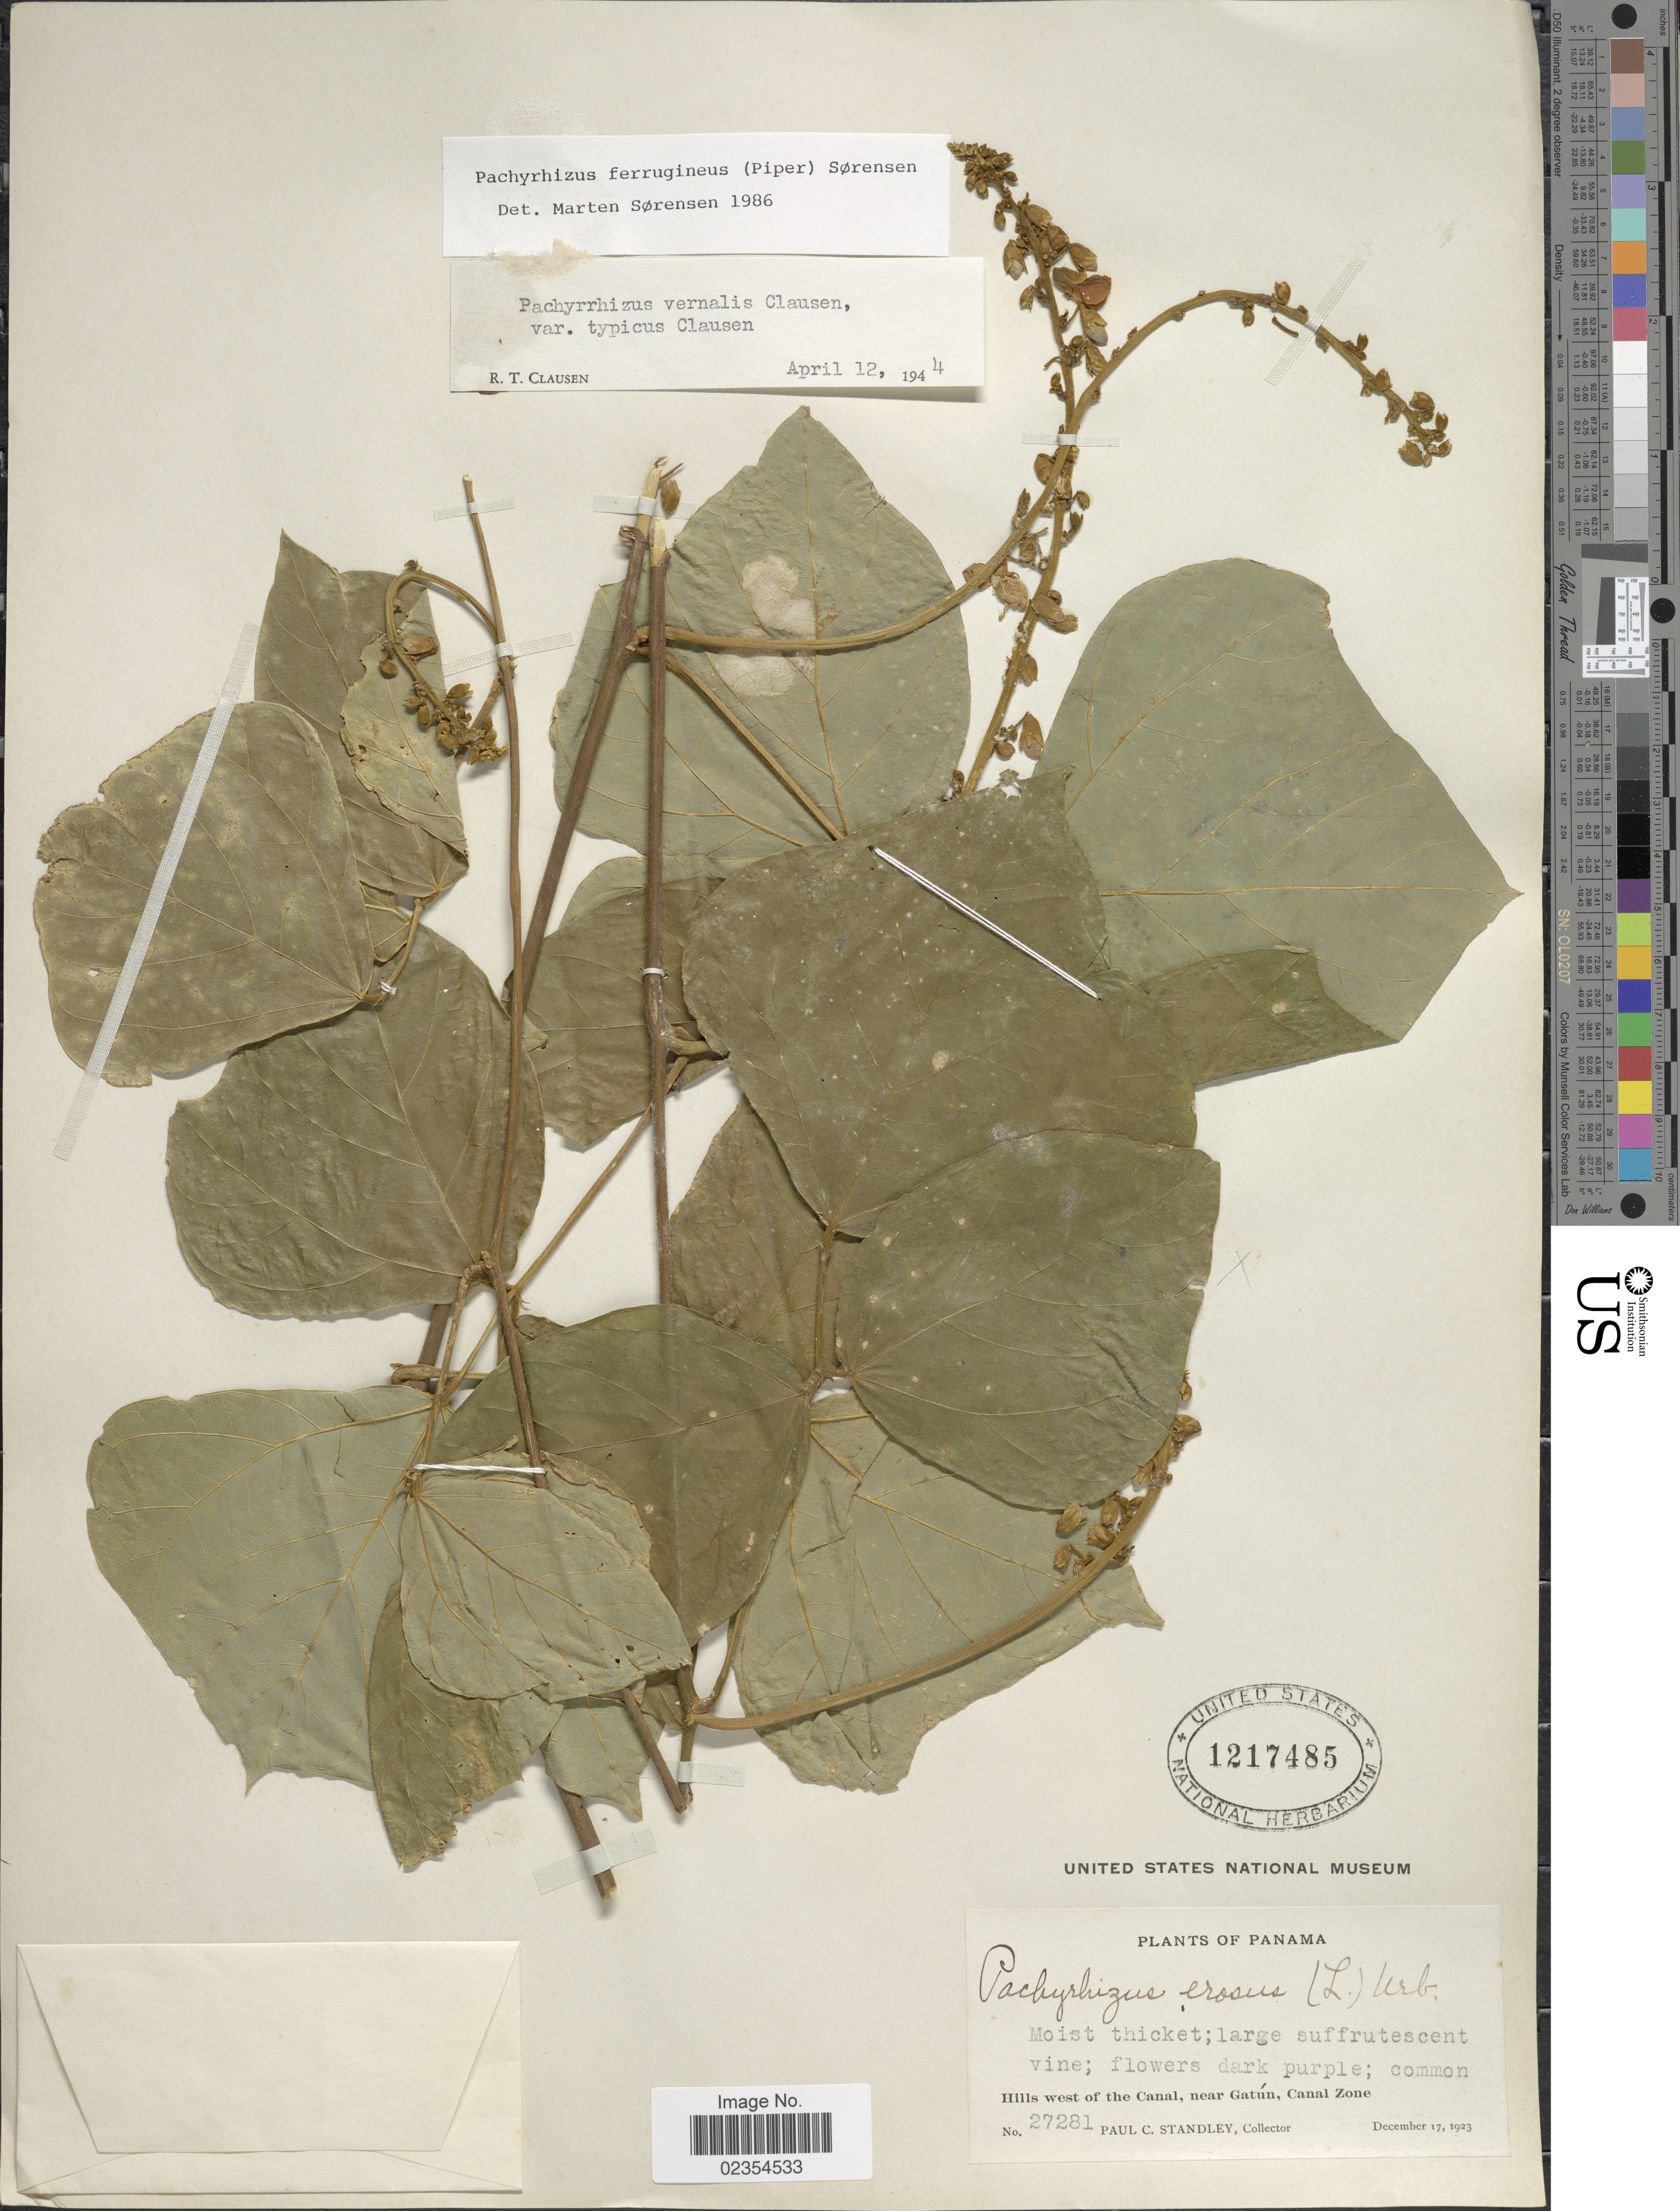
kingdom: Plantae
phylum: Tracheophyta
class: Magnoliopsida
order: Fabales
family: Fabaceae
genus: Pachyrhizus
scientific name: Pachyrhizus ferrugineus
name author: (Piper) M. Sørensen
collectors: P. C. Standley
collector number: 27281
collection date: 1923-12-17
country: Panama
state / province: Colón / Panamá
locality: Hills west of the Canal, near Gatun, Canal Zone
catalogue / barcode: US 1217485